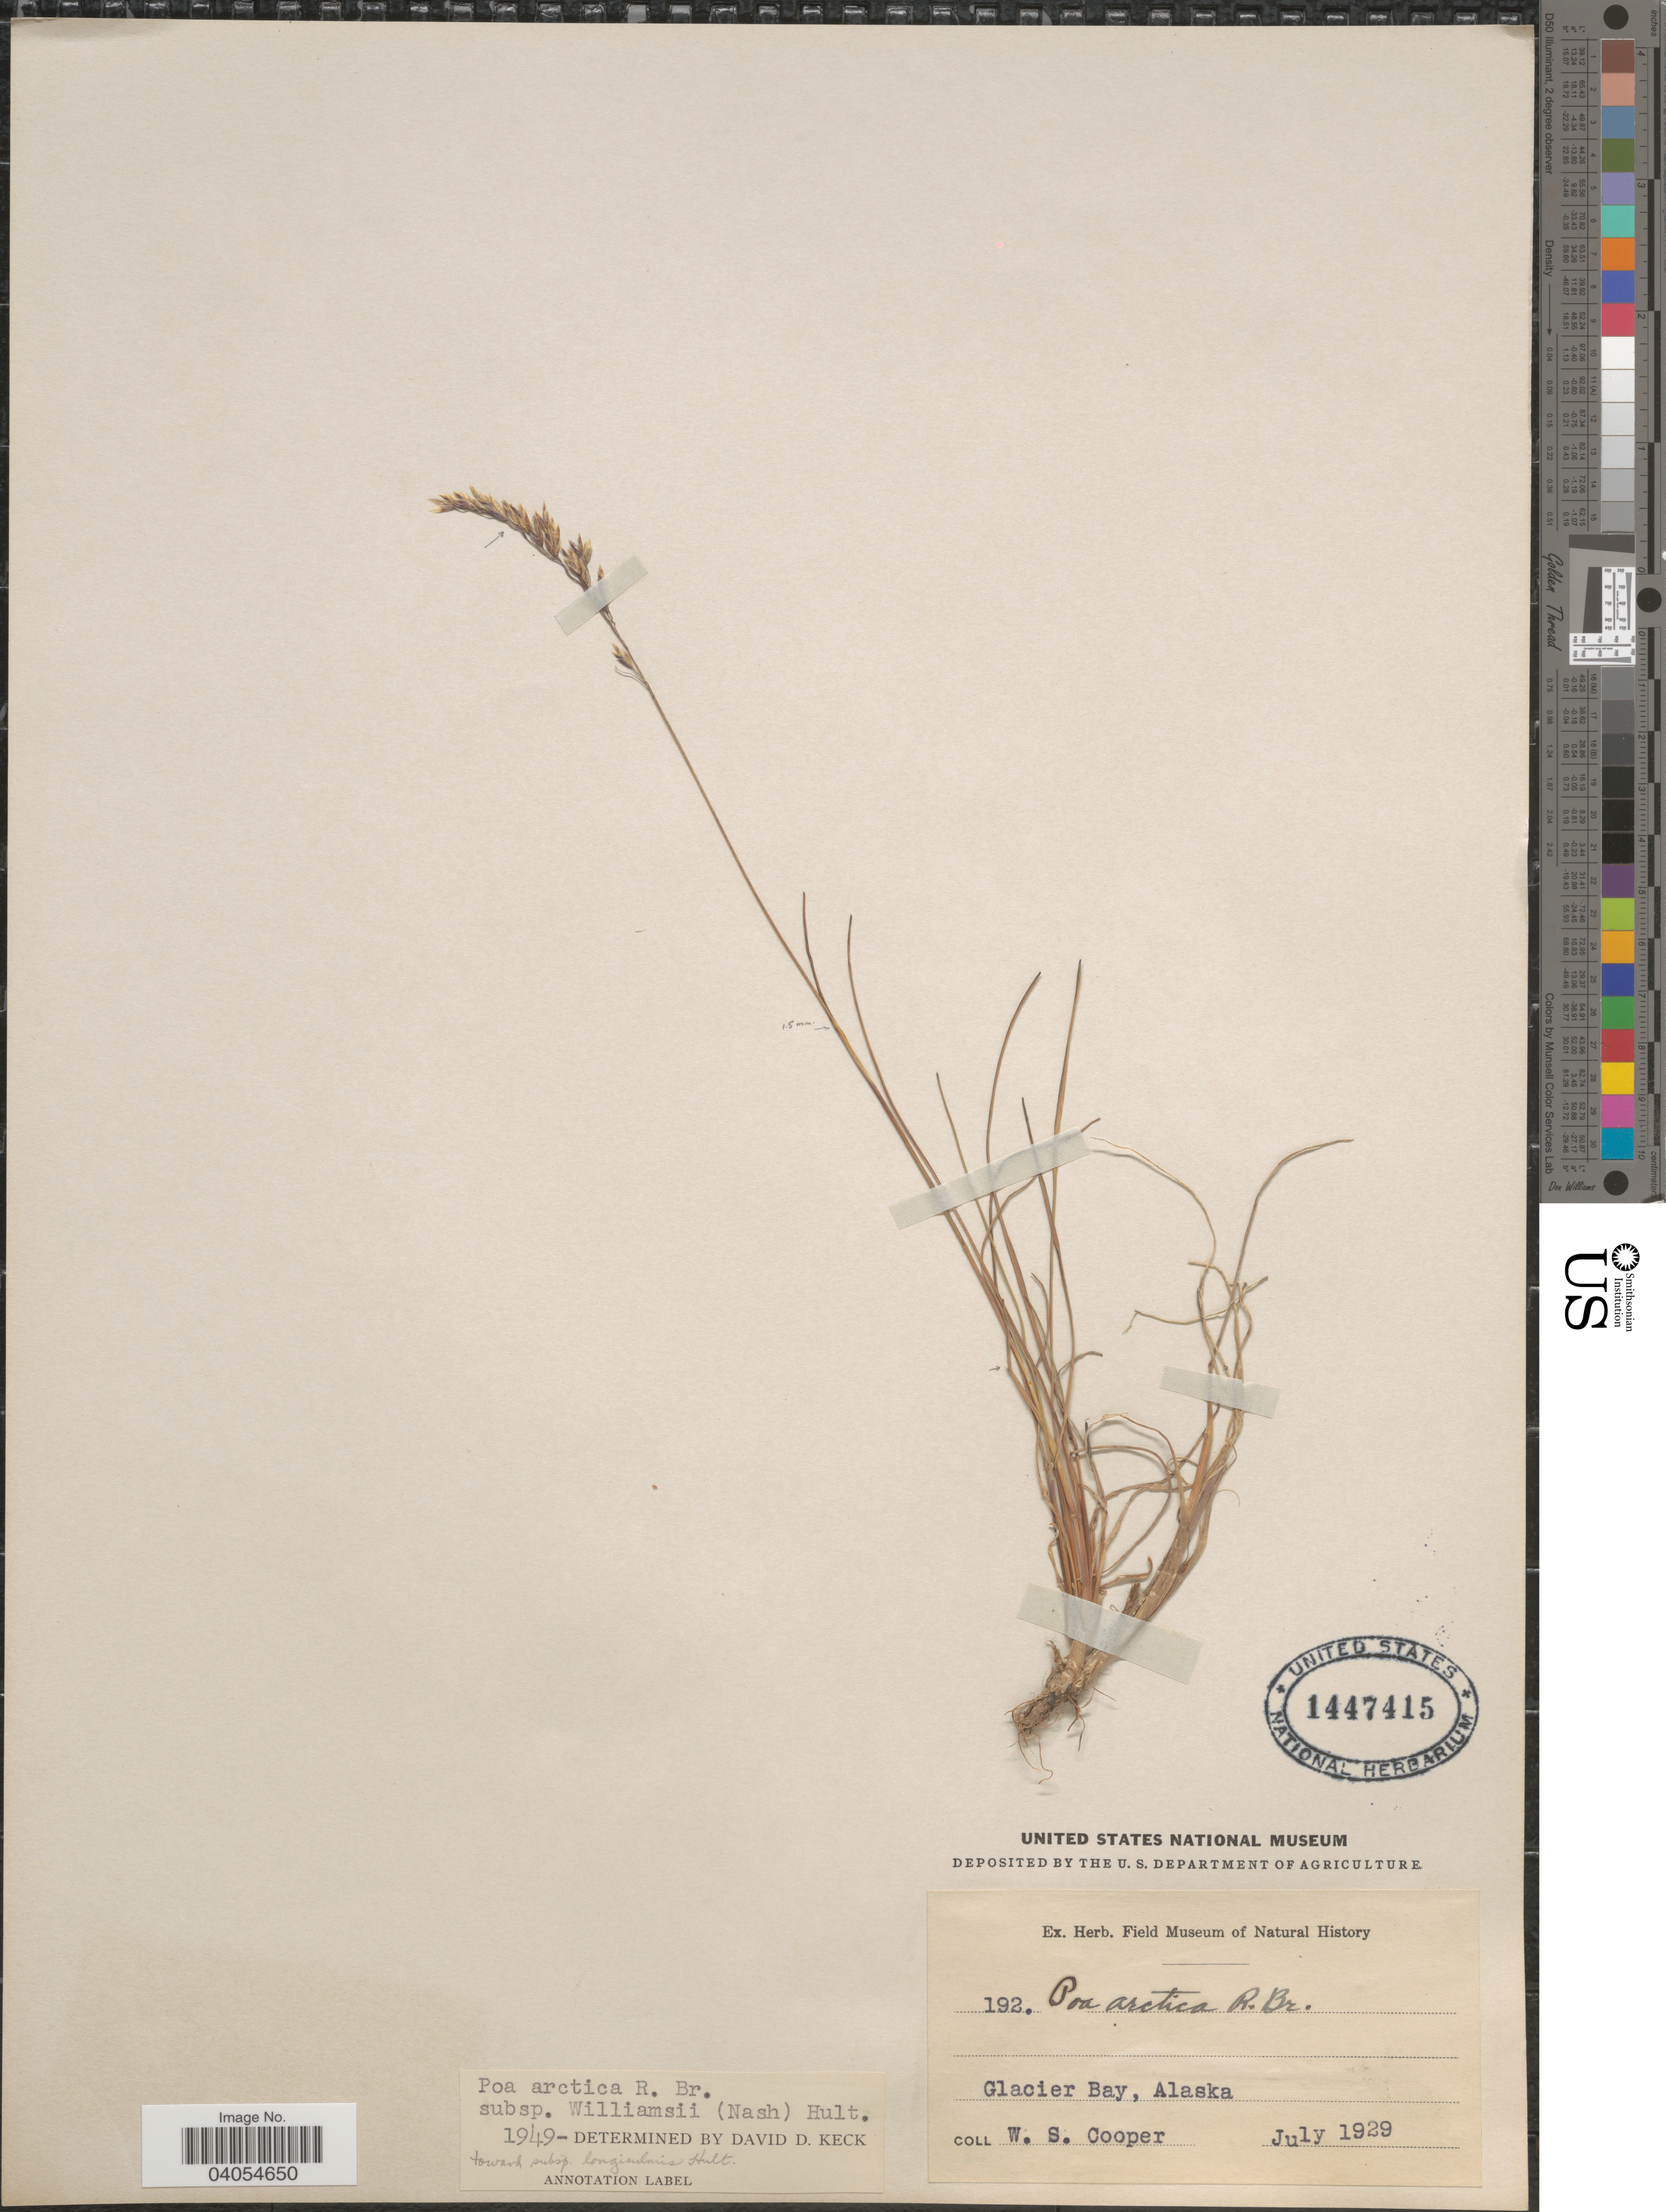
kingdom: Plantae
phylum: Tracheophyta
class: Liliopsida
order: Poales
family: Poaceae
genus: Poa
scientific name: Poa arctica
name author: R. Br.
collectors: W. Cooper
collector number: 192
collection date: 1929-07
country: United States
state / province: Alaska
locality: Glacier Bay.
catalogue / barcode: US 1447415